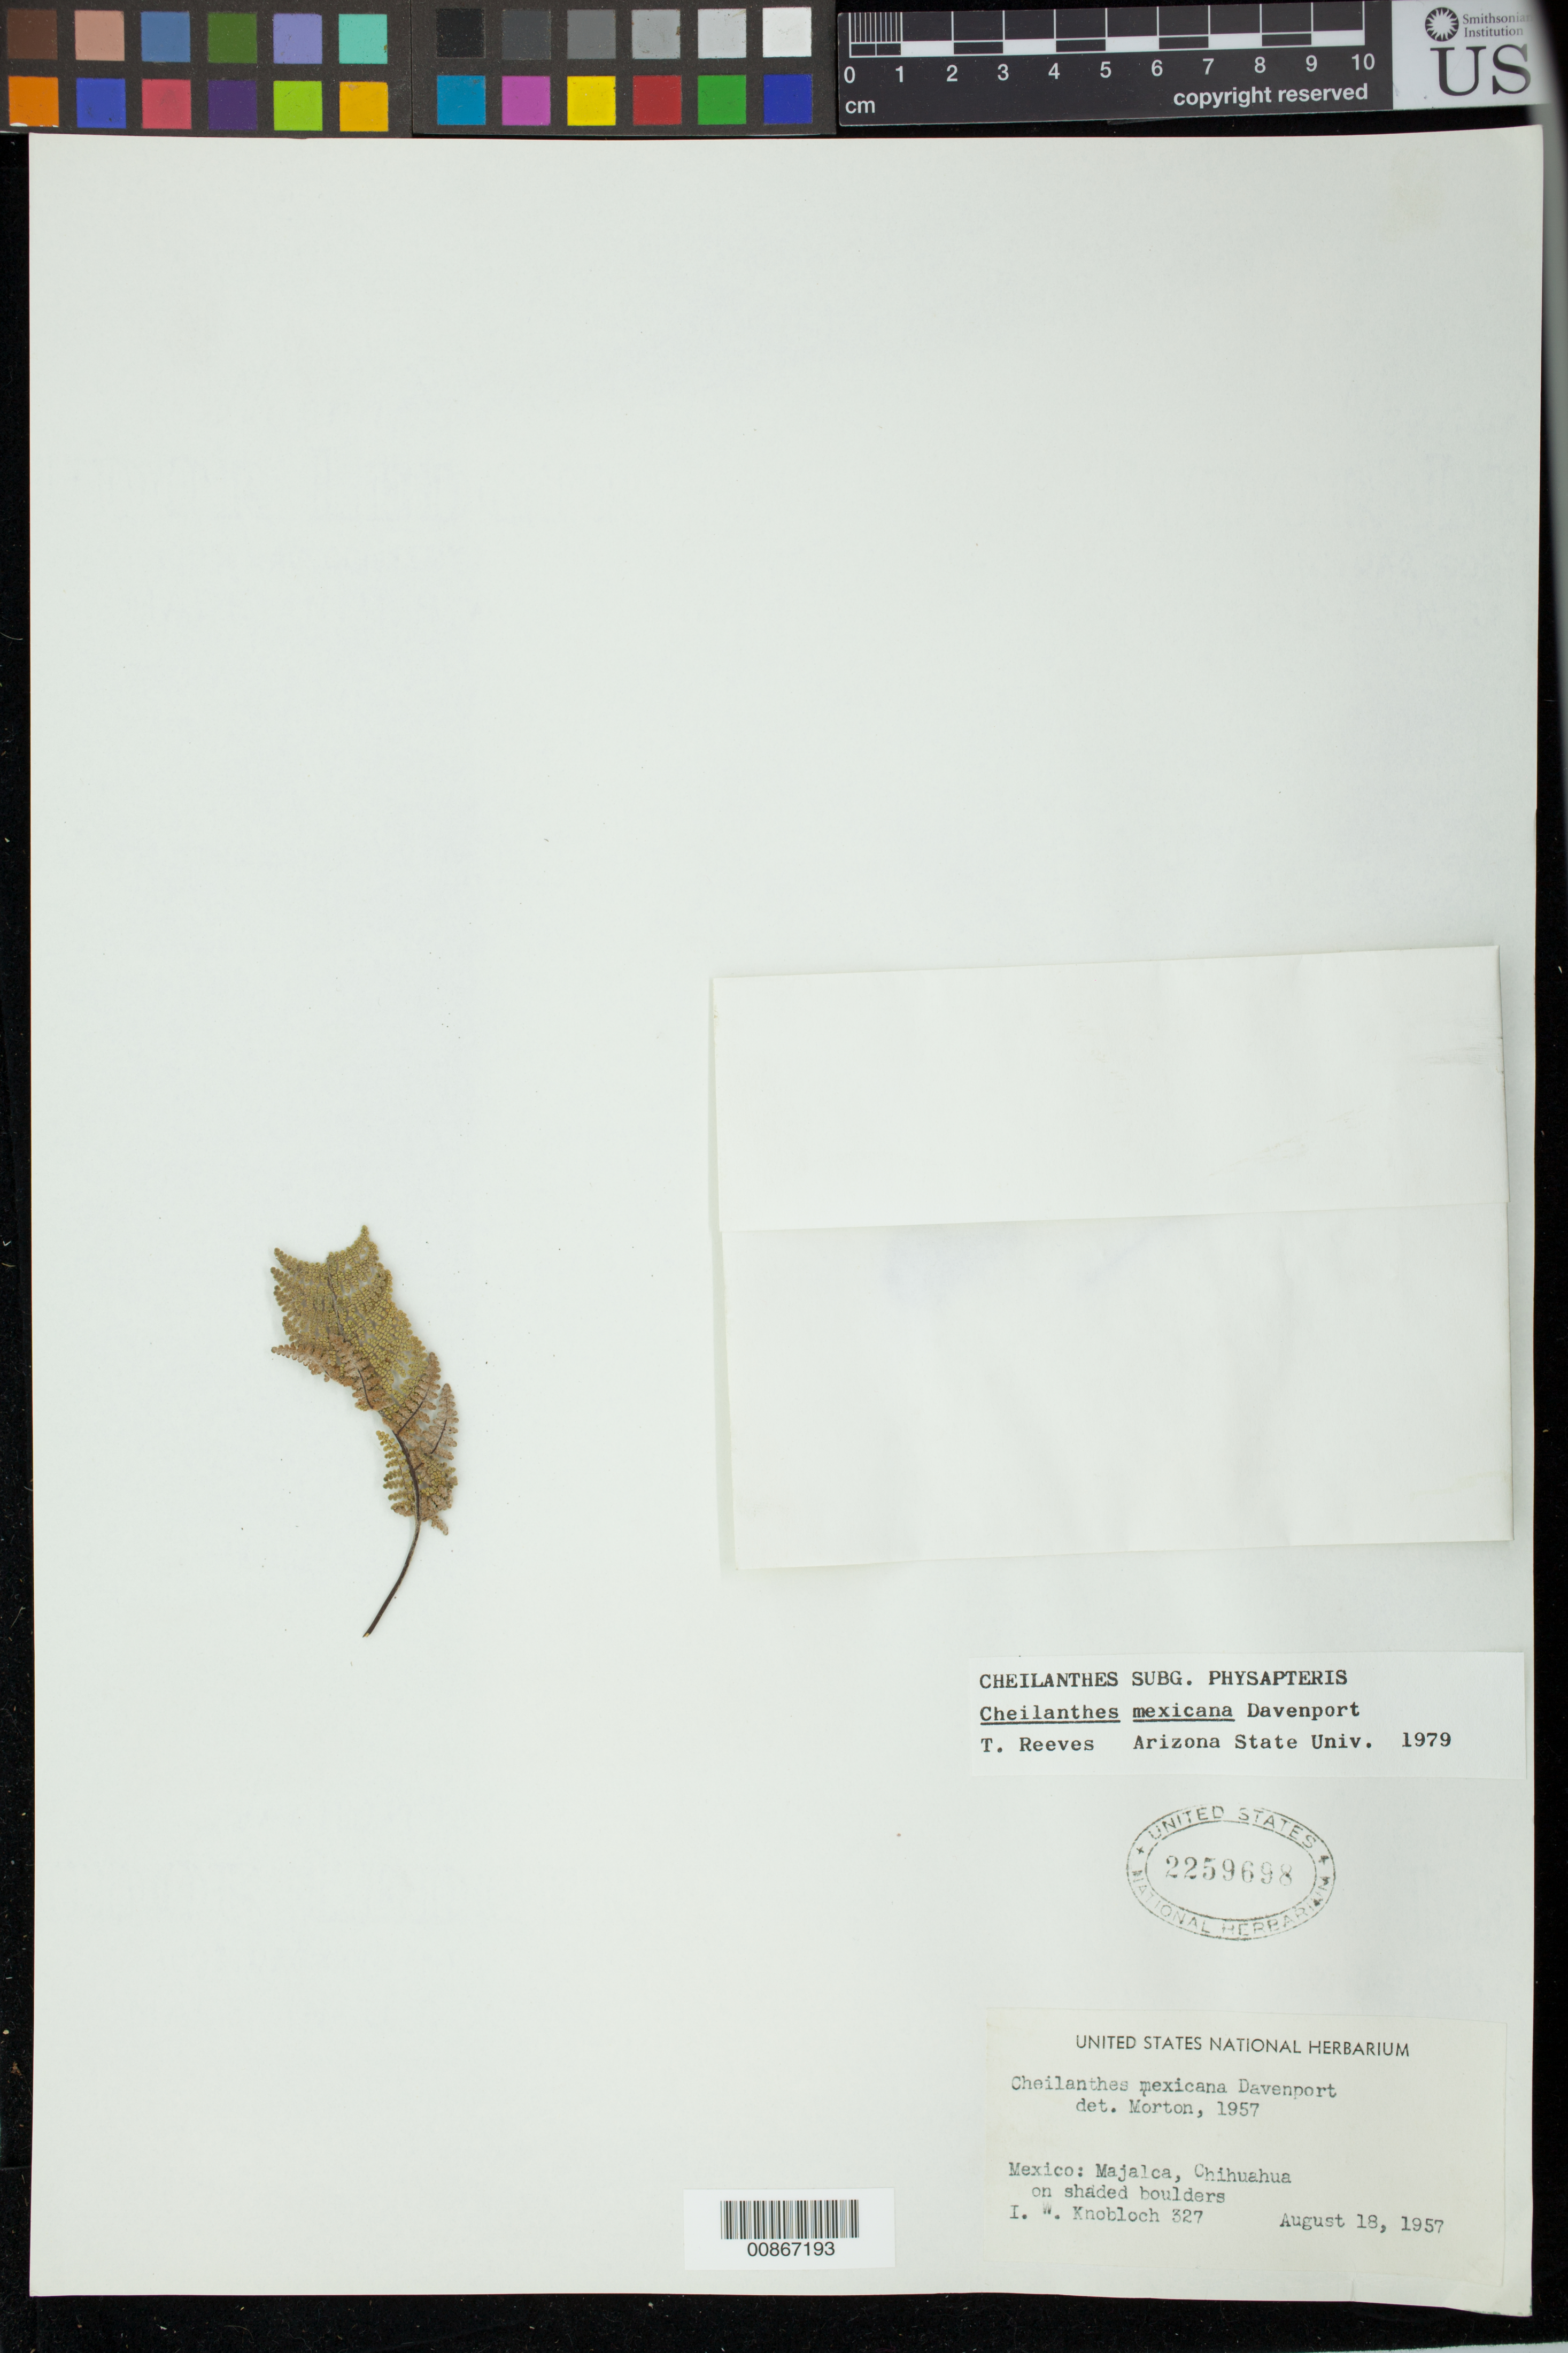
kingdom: Plantae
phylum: Tracheophyta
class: Polypodiopsida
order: Polypodiales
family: Pteridaceae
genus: Myriopteris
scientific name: Myriopteris mexicana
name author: (Davenp.) Grusz & Windham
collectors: I. W. Knobloch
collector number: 327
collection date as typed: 18 Aug 1957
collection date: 1957-08-18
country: Mexico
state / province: Chihuahua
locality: Majalca, Chihuahua.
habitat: On shaded boulders.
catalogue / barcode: US 2259698